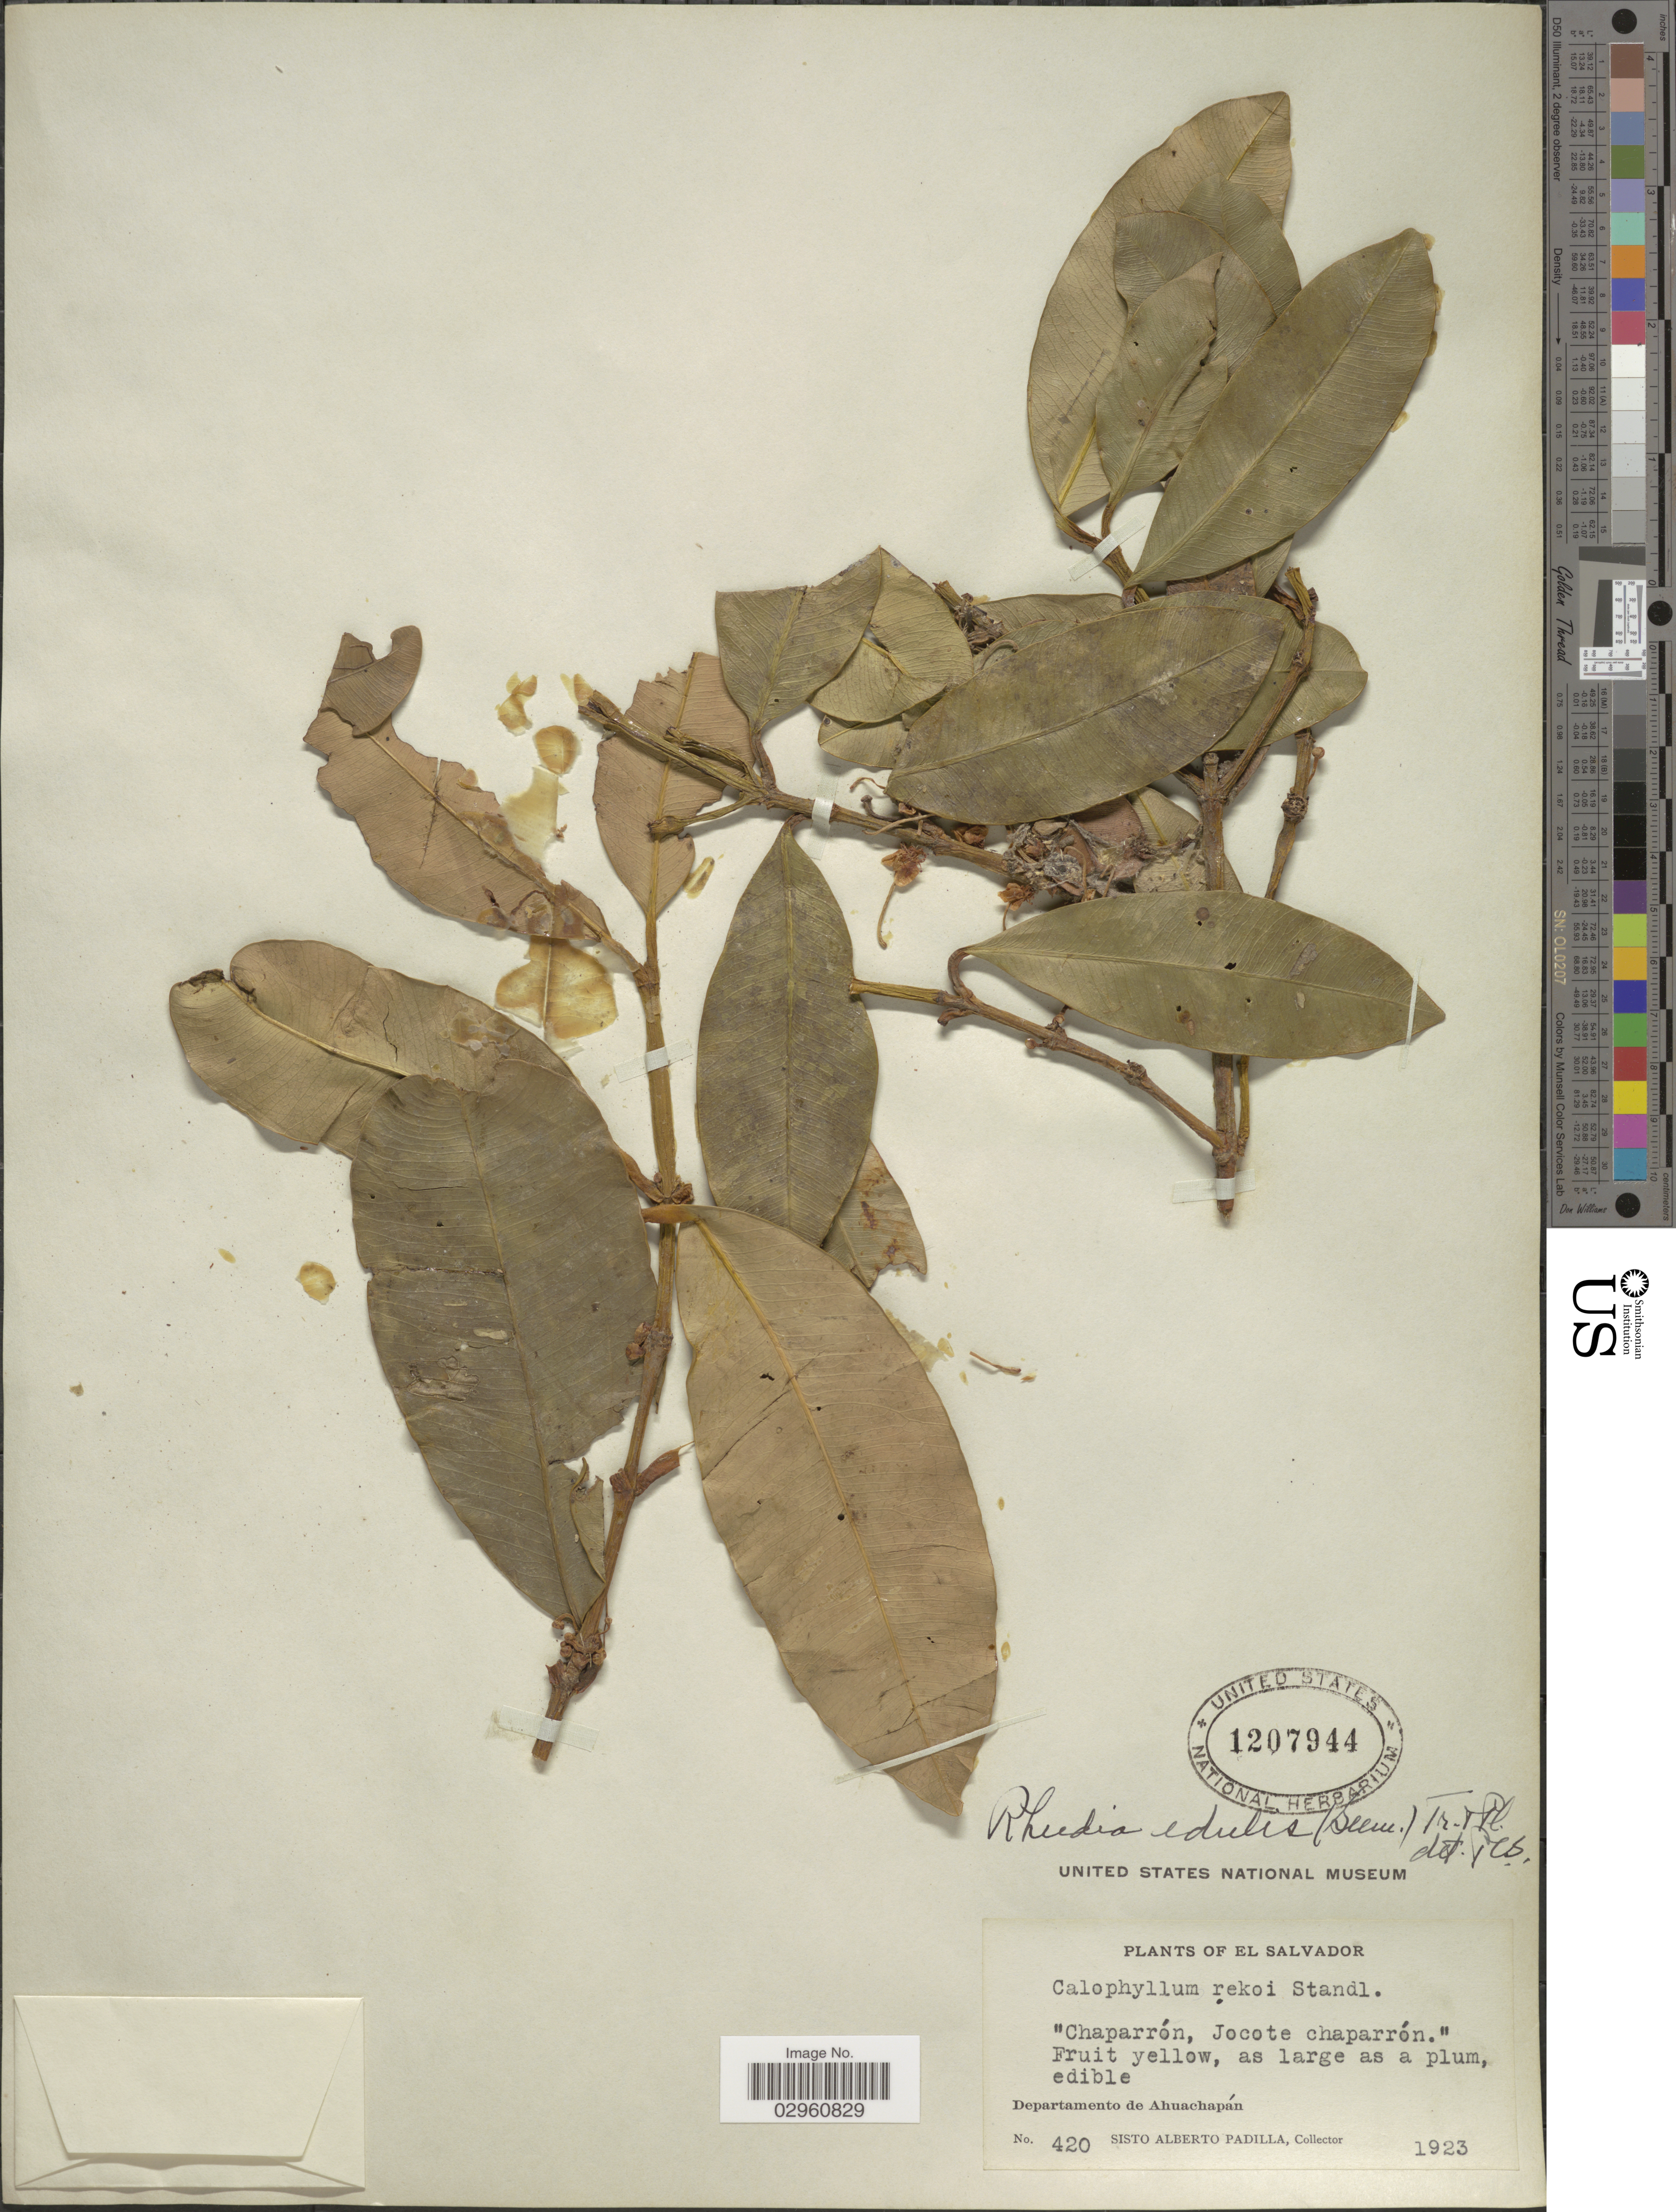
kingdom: Plantae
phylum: Tracheophyta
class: Magnoliopsida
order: Malpighiales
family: Clusiaceae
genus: Garcinia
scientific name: Garcinia intermedia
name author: (Pittier) Hammel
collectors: S. A. Padilla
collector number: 420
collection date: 1923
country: El Salvador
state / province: Ahuachapan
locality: Chaparrón, Jocote chaparrón.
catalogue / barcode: US 1207944